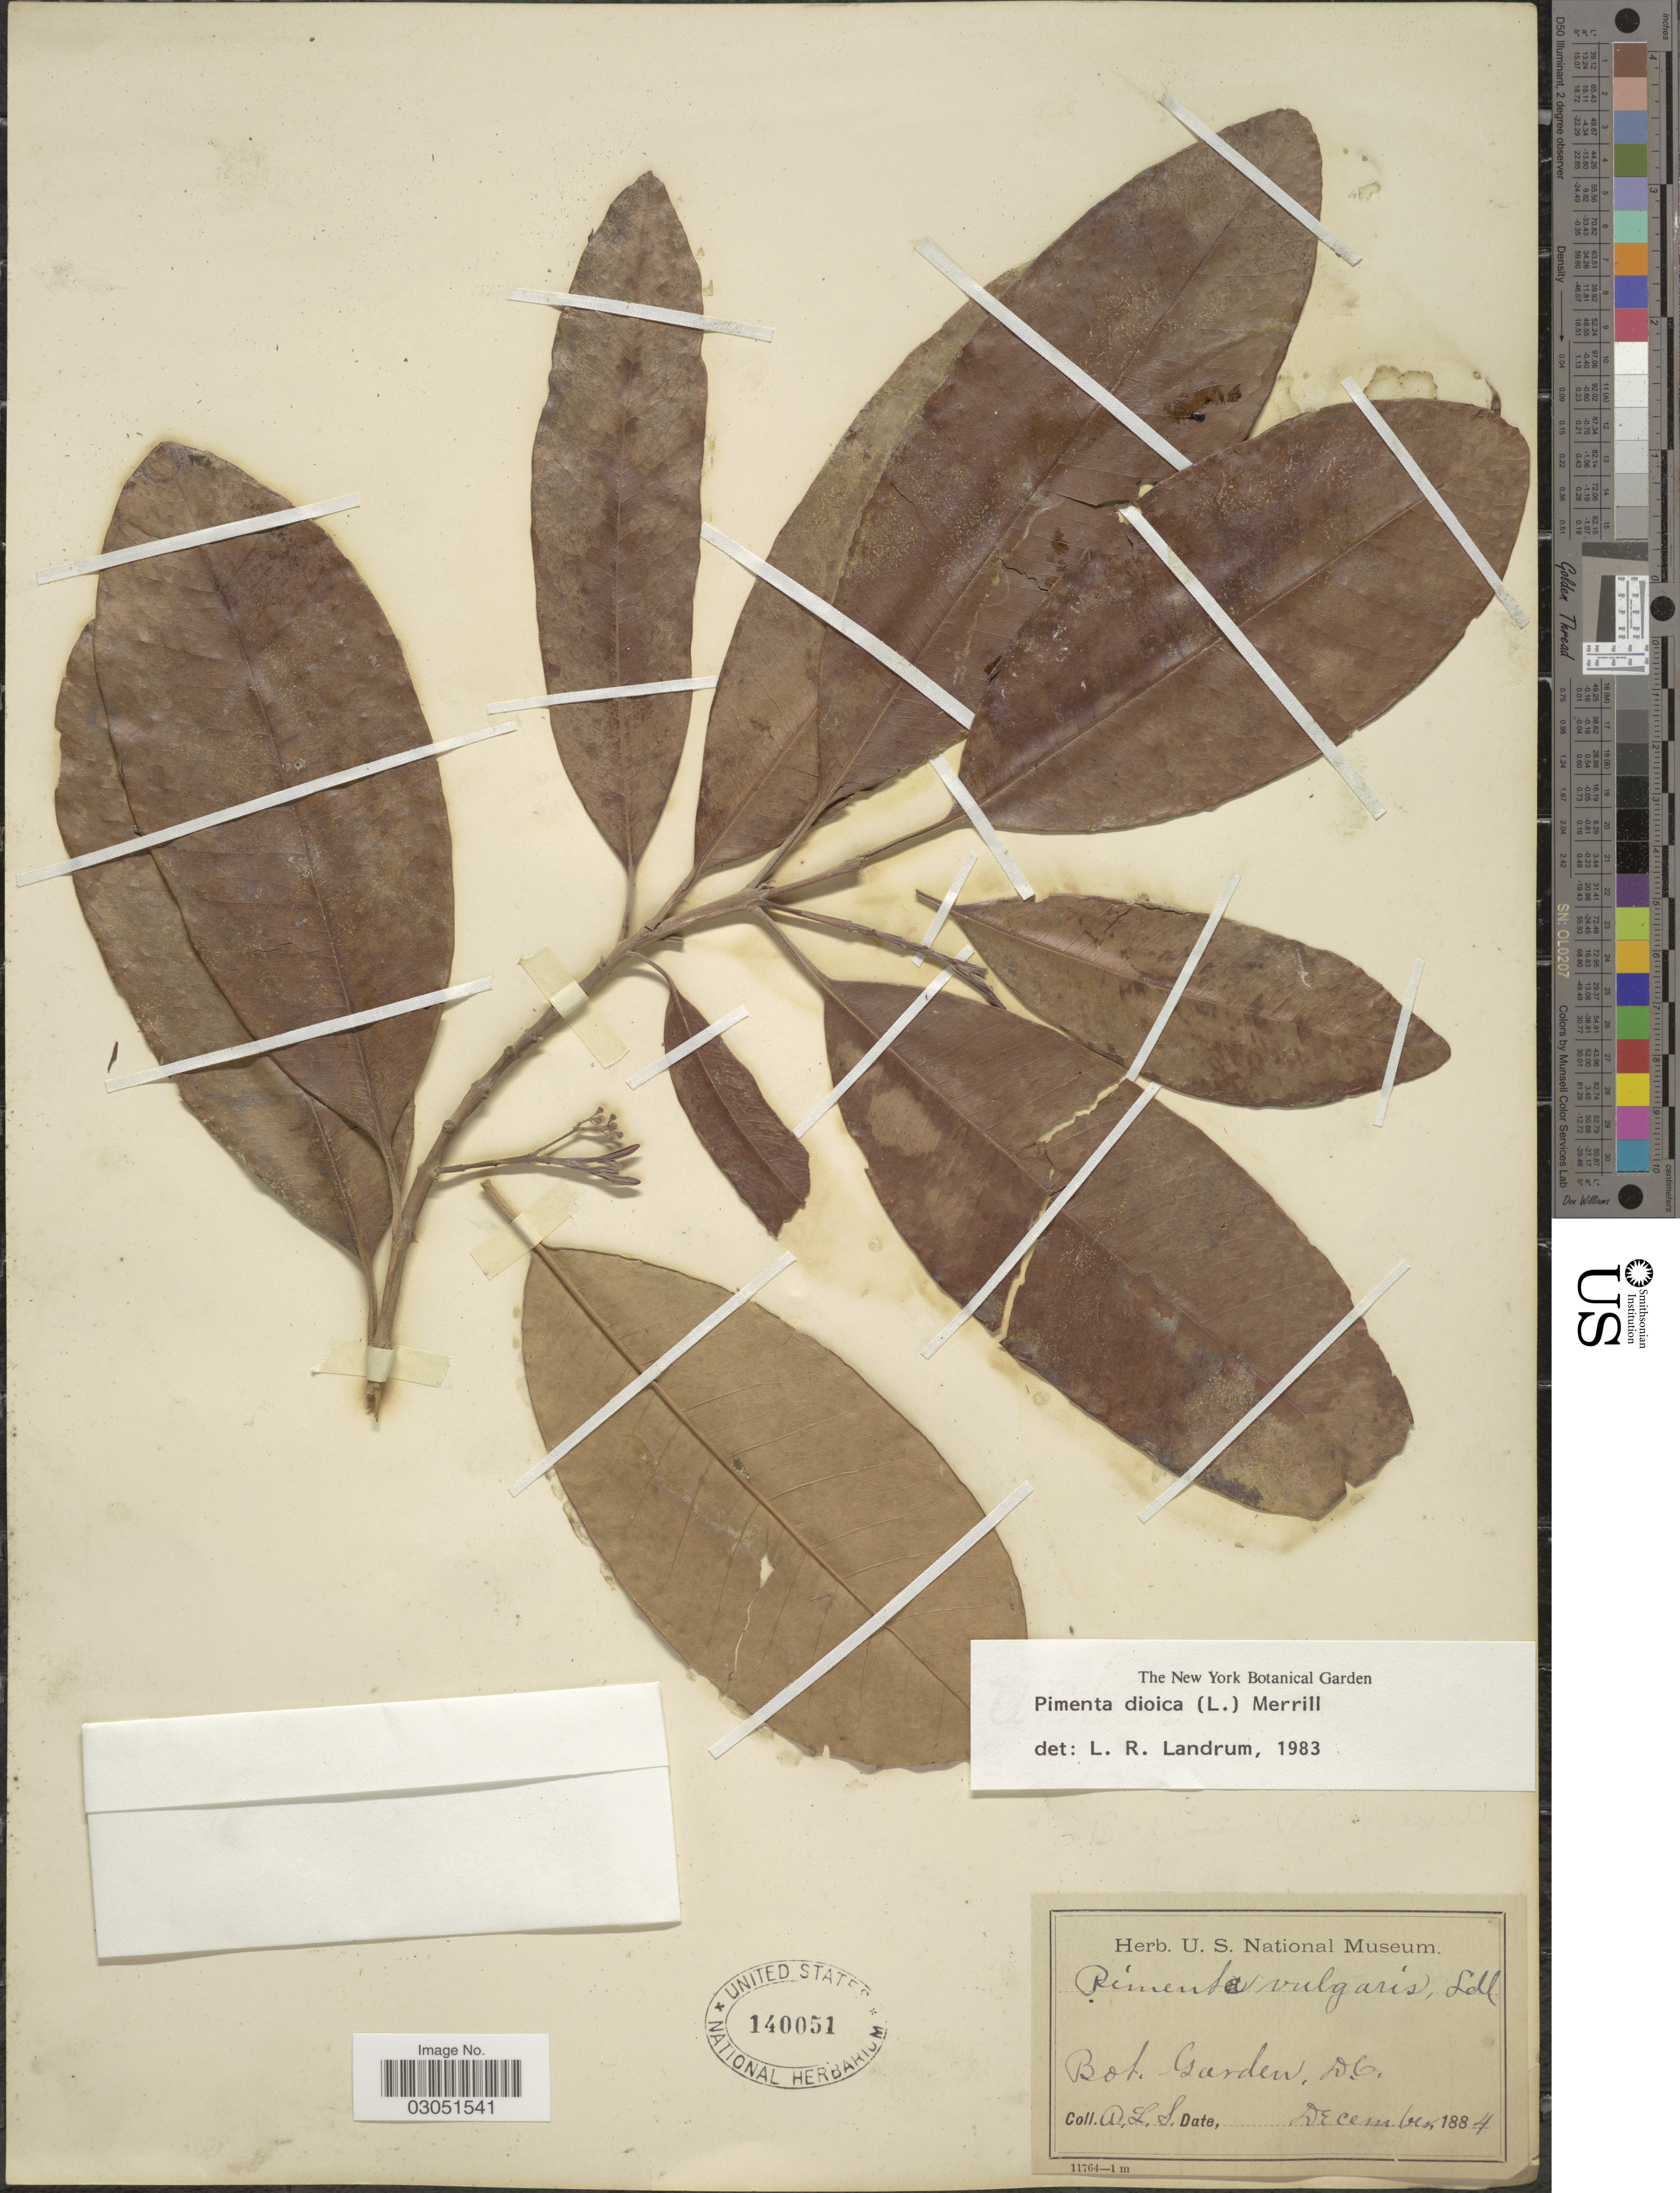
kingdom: Plantae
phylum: Tracheophyta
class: Magnoliopsida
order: Myrtales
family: Myrtaceae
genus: Pimenta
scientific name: Pimenta dioica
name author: (L.) Merr.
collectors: A. L. S.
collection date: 1884-12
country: United States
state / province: District of Columbia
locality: Bot. Garden, D.C.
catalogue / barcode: US 140051